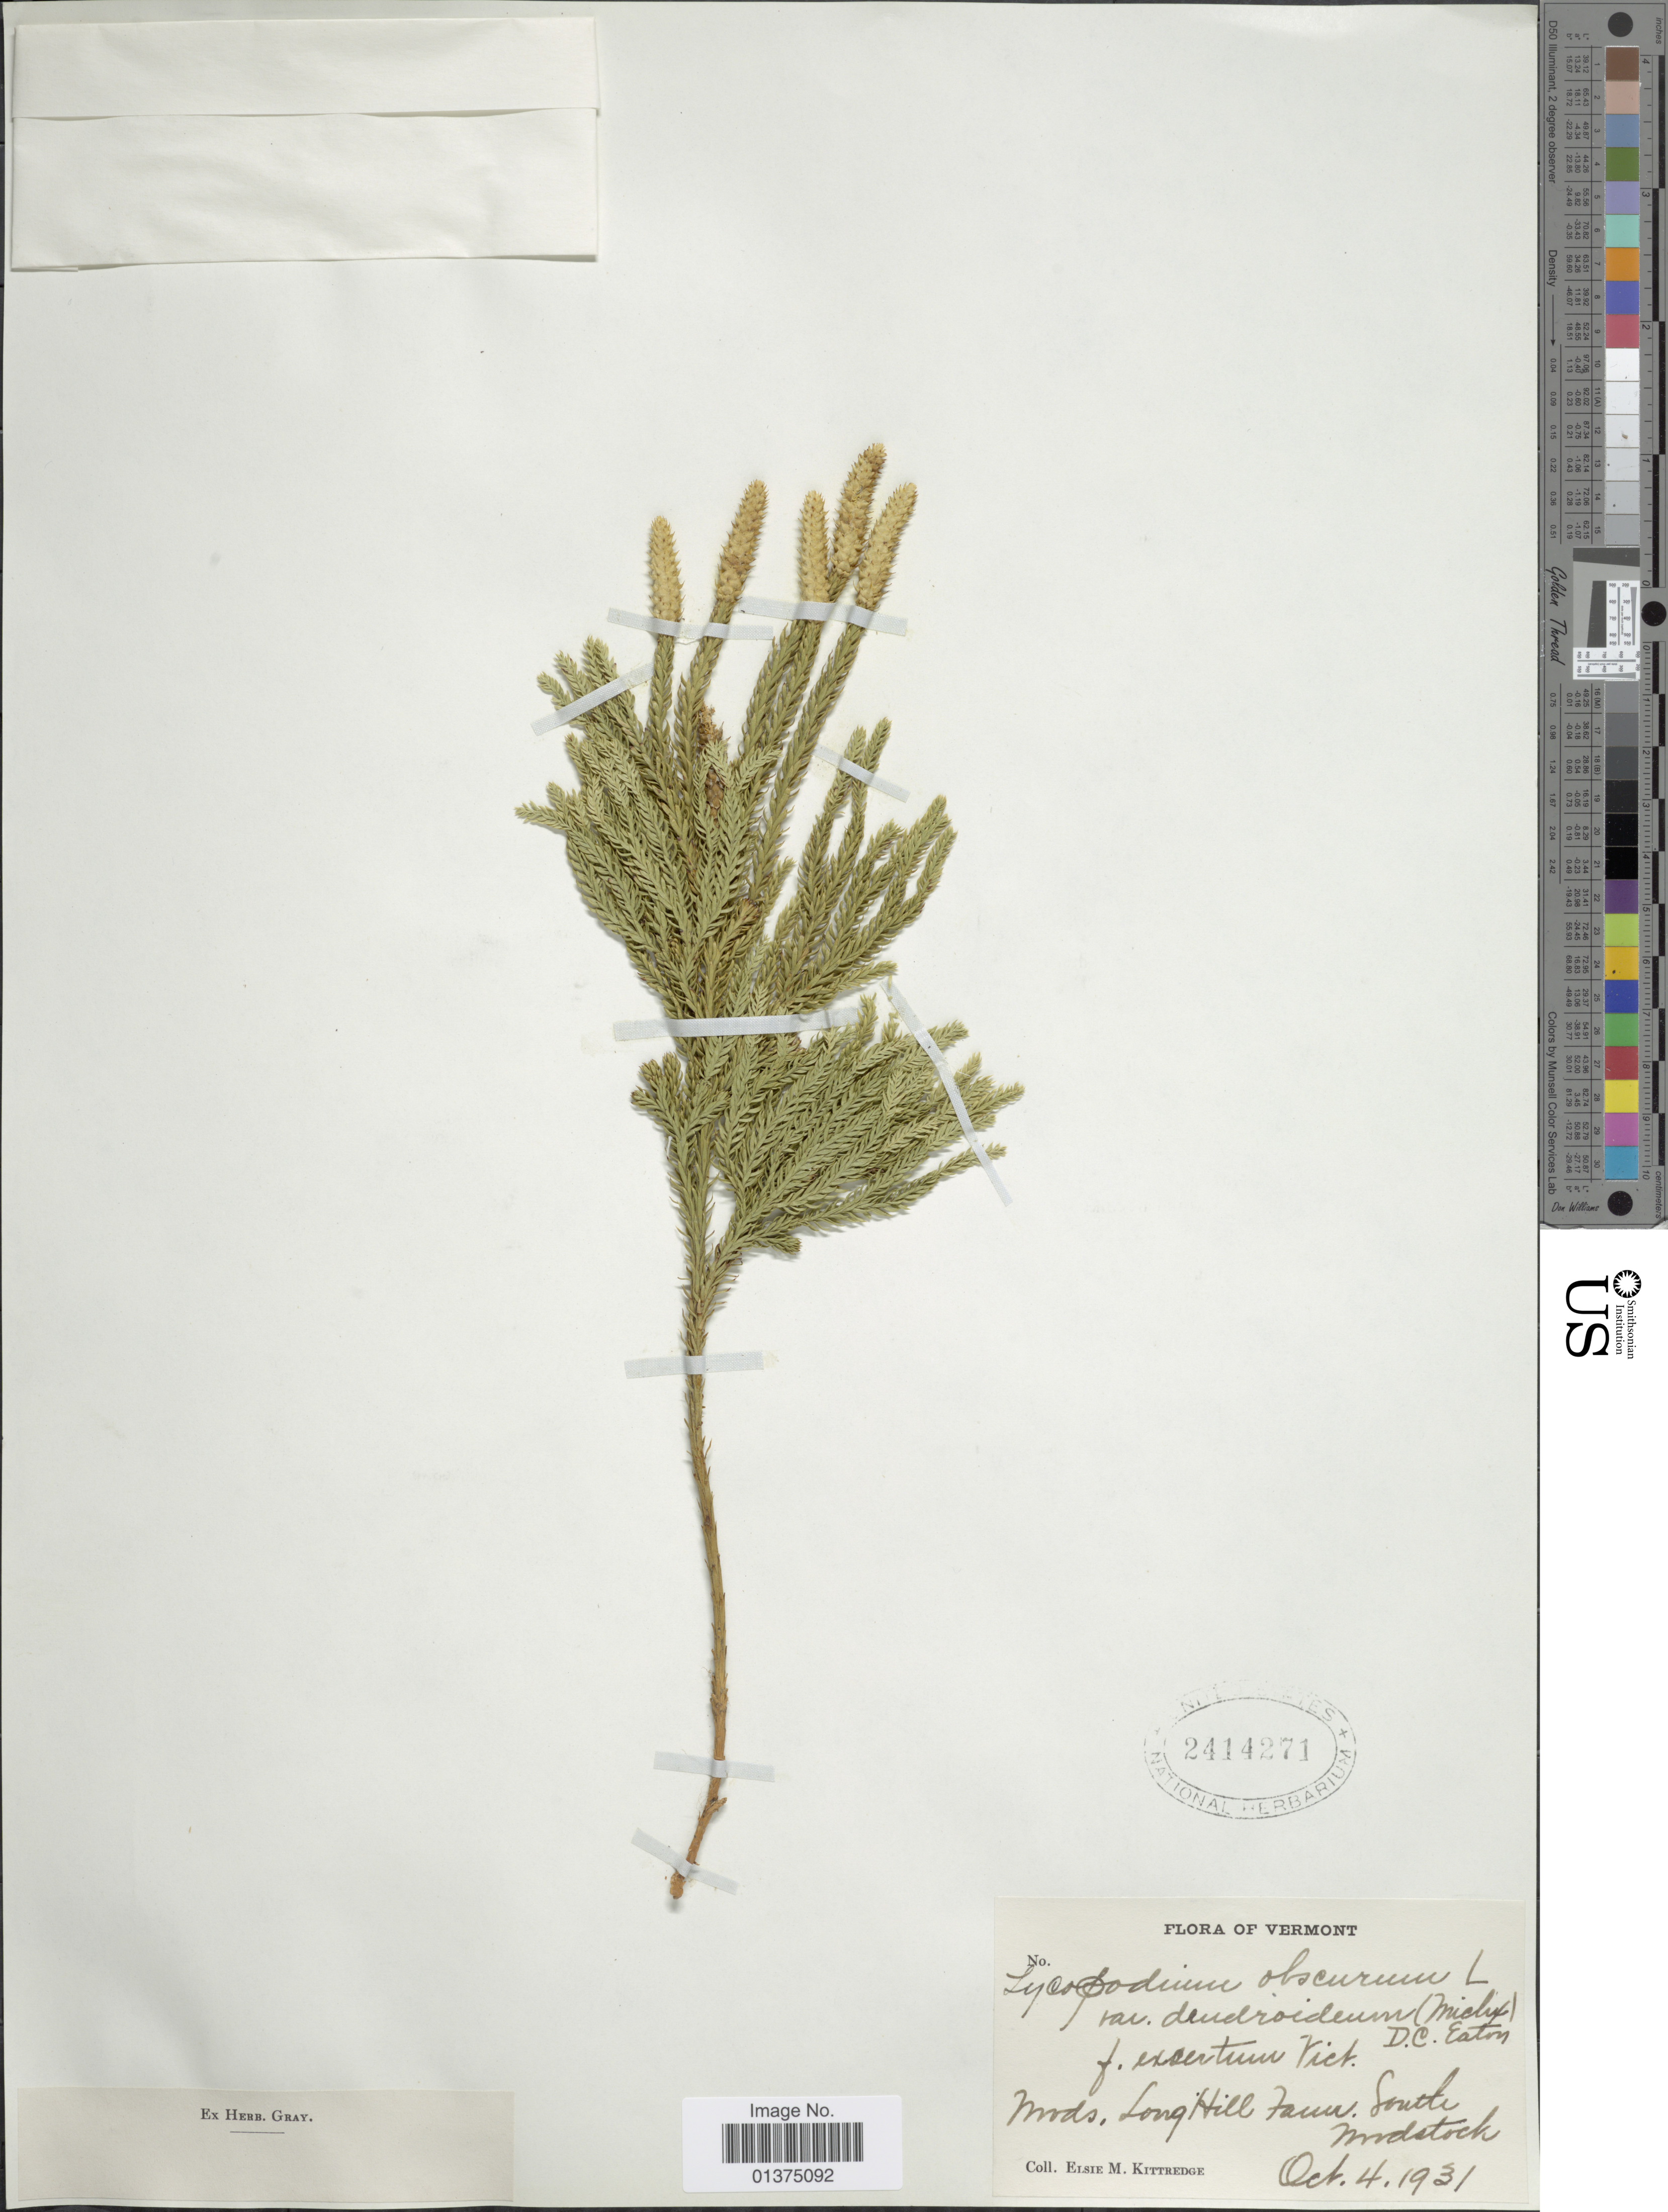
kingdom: Plantae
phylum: Tracheophyta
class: Lycopodiopsida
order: Lycopodiales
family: Lycopodiaceae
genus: Dendrolycopodium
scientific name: Dendrolycopodium dendroideum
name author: (Michx.) A. Haines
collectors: E. Kittridge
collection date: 1931-10-04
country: United States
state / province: Vermont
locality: Woods, Long Hill town, South Woodstock.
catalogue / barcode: US 2414271